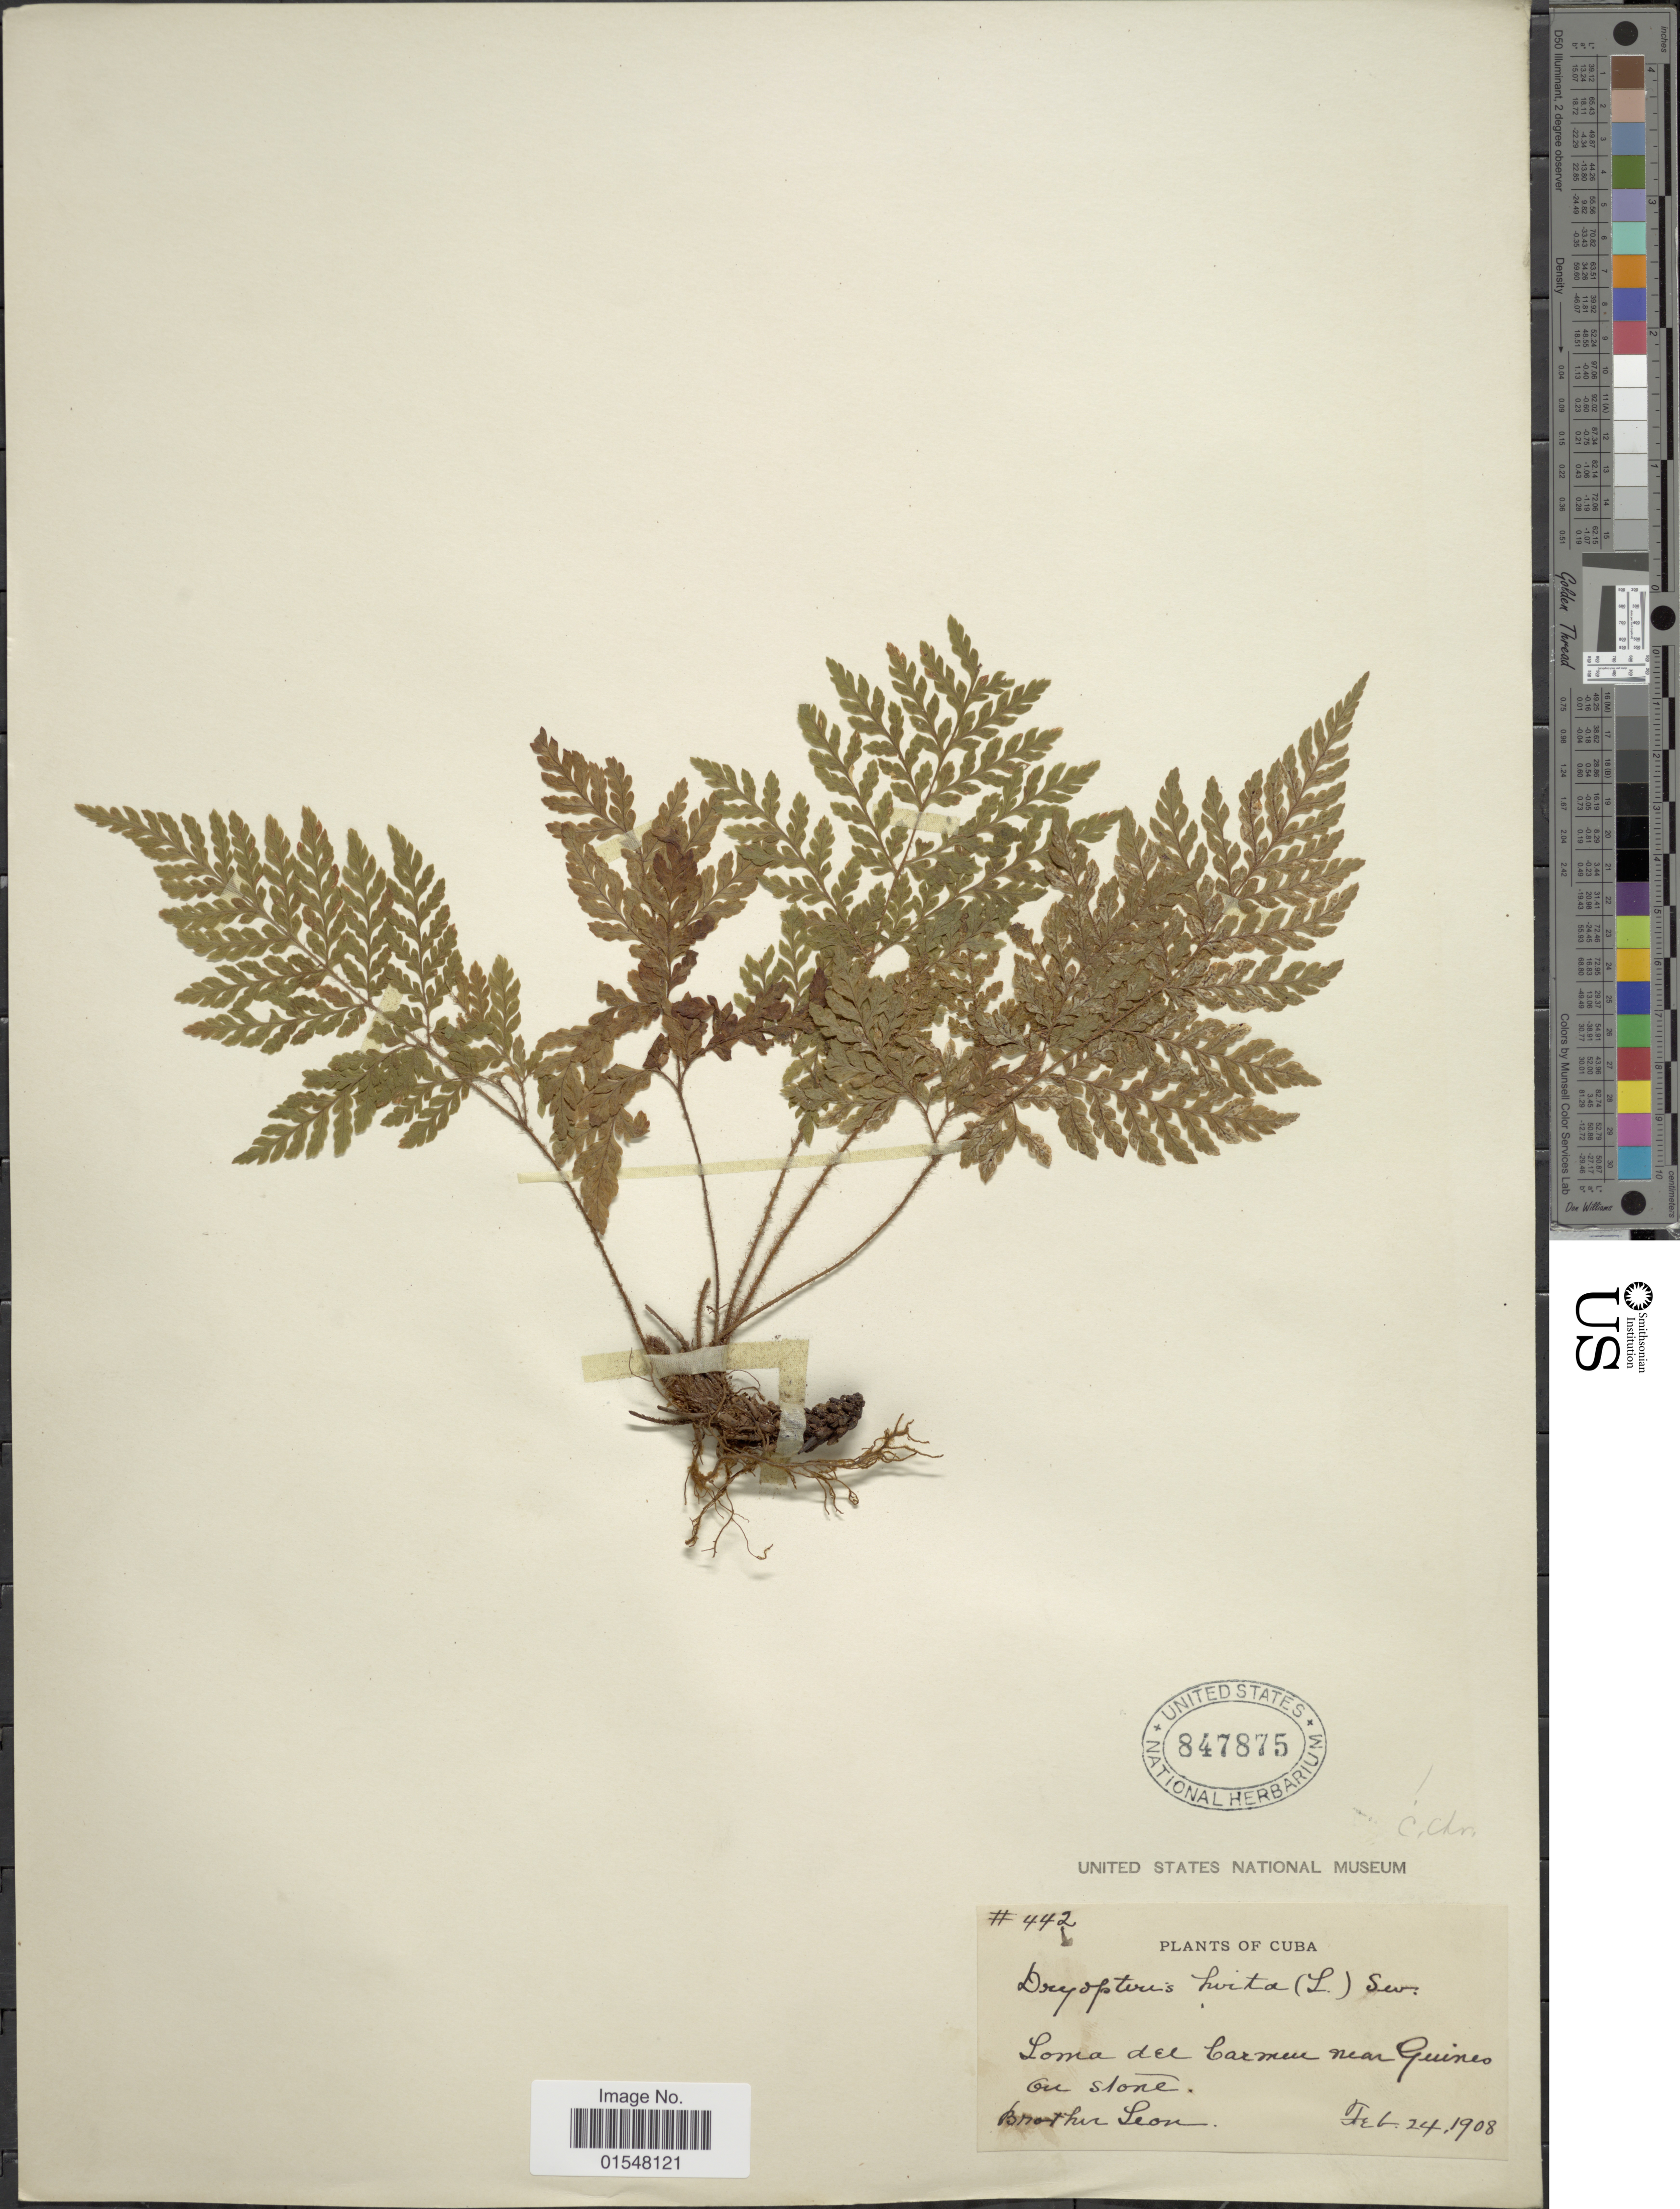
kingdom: Plantae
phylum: Tracheophyta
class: Polypodiopsida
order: Polypodiales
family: Dryopteridaceae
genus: Ctenitis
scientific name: Ctenitis hirta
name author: (Sw.) Ching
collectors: Bro. León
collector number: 442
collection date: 1908-02-24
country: Cuba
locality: Loma del Carmen near Guines on stone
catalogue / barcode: US 847875